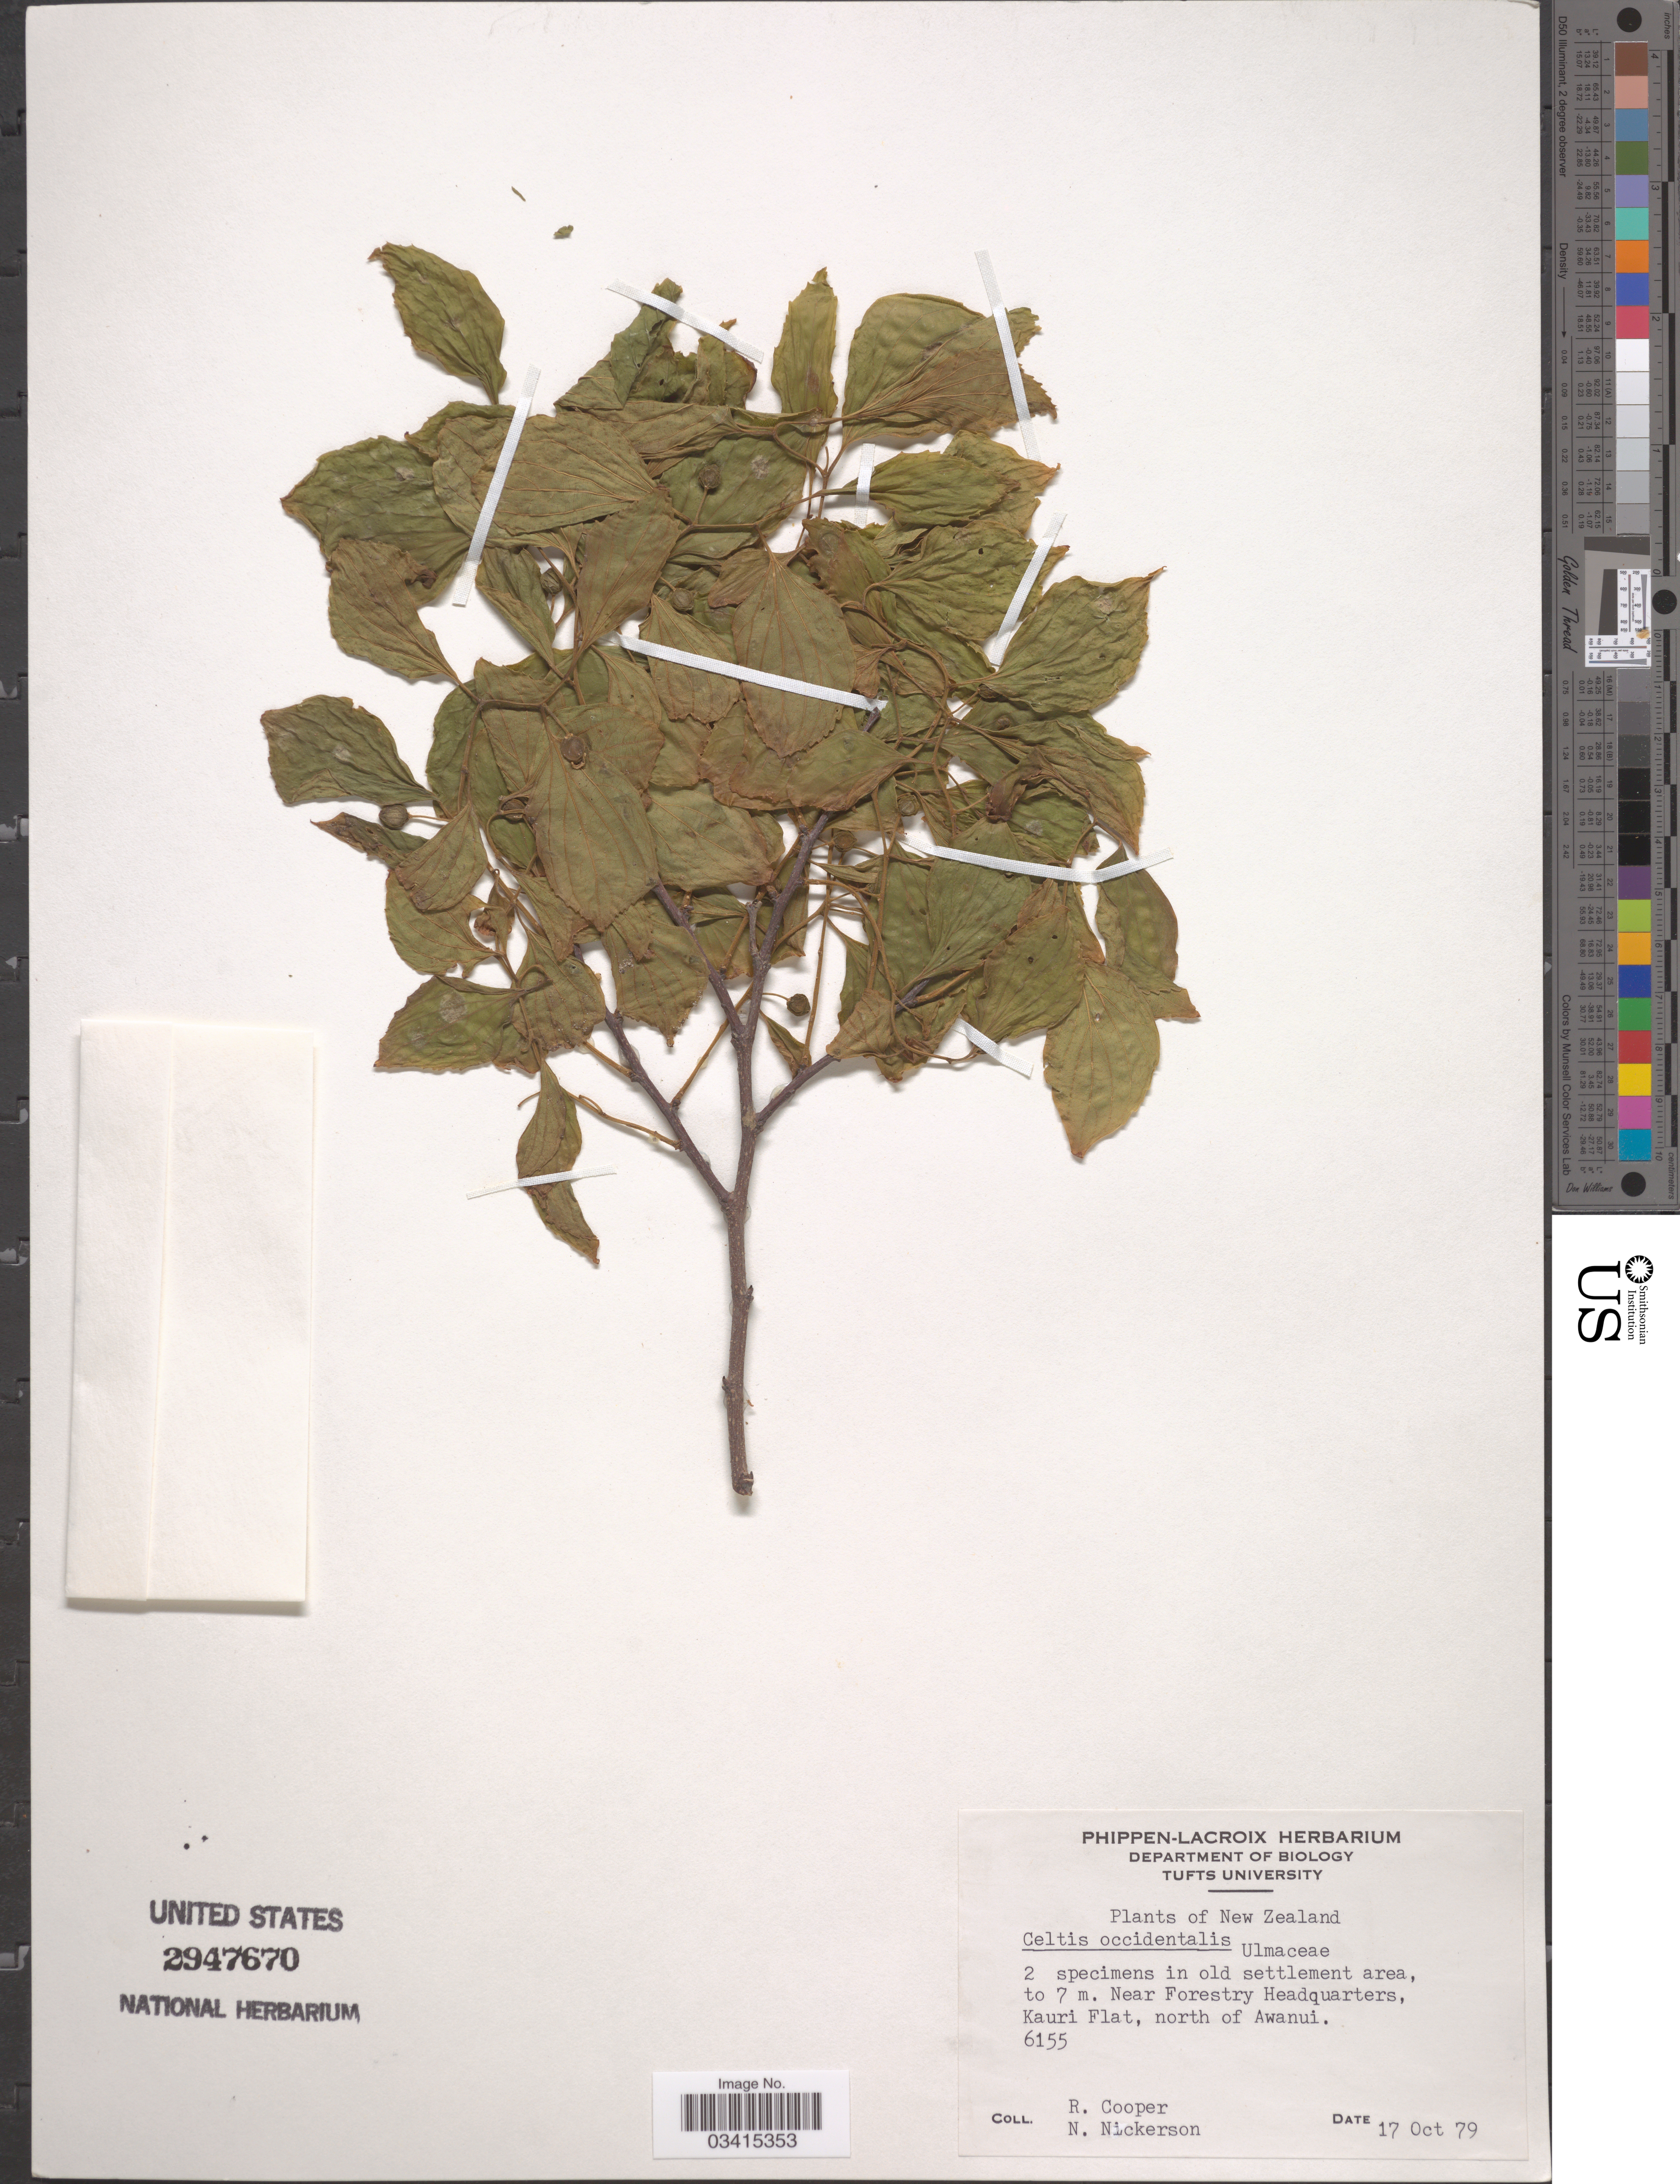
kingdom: Plantae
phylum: Tracheophyta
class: Magnoliopsida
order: Rosales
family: Cannabaceae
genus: Celtis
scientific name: Celtis occidentalis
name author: L.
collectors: R. Cooper & N. Nickerson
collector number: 6155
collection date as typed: Transcribed d/m/y: 17/10/79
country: New Zealand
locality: Near Forestry Headquarters, Kauri Flat, north of Awanui.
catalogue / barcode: US 2947670